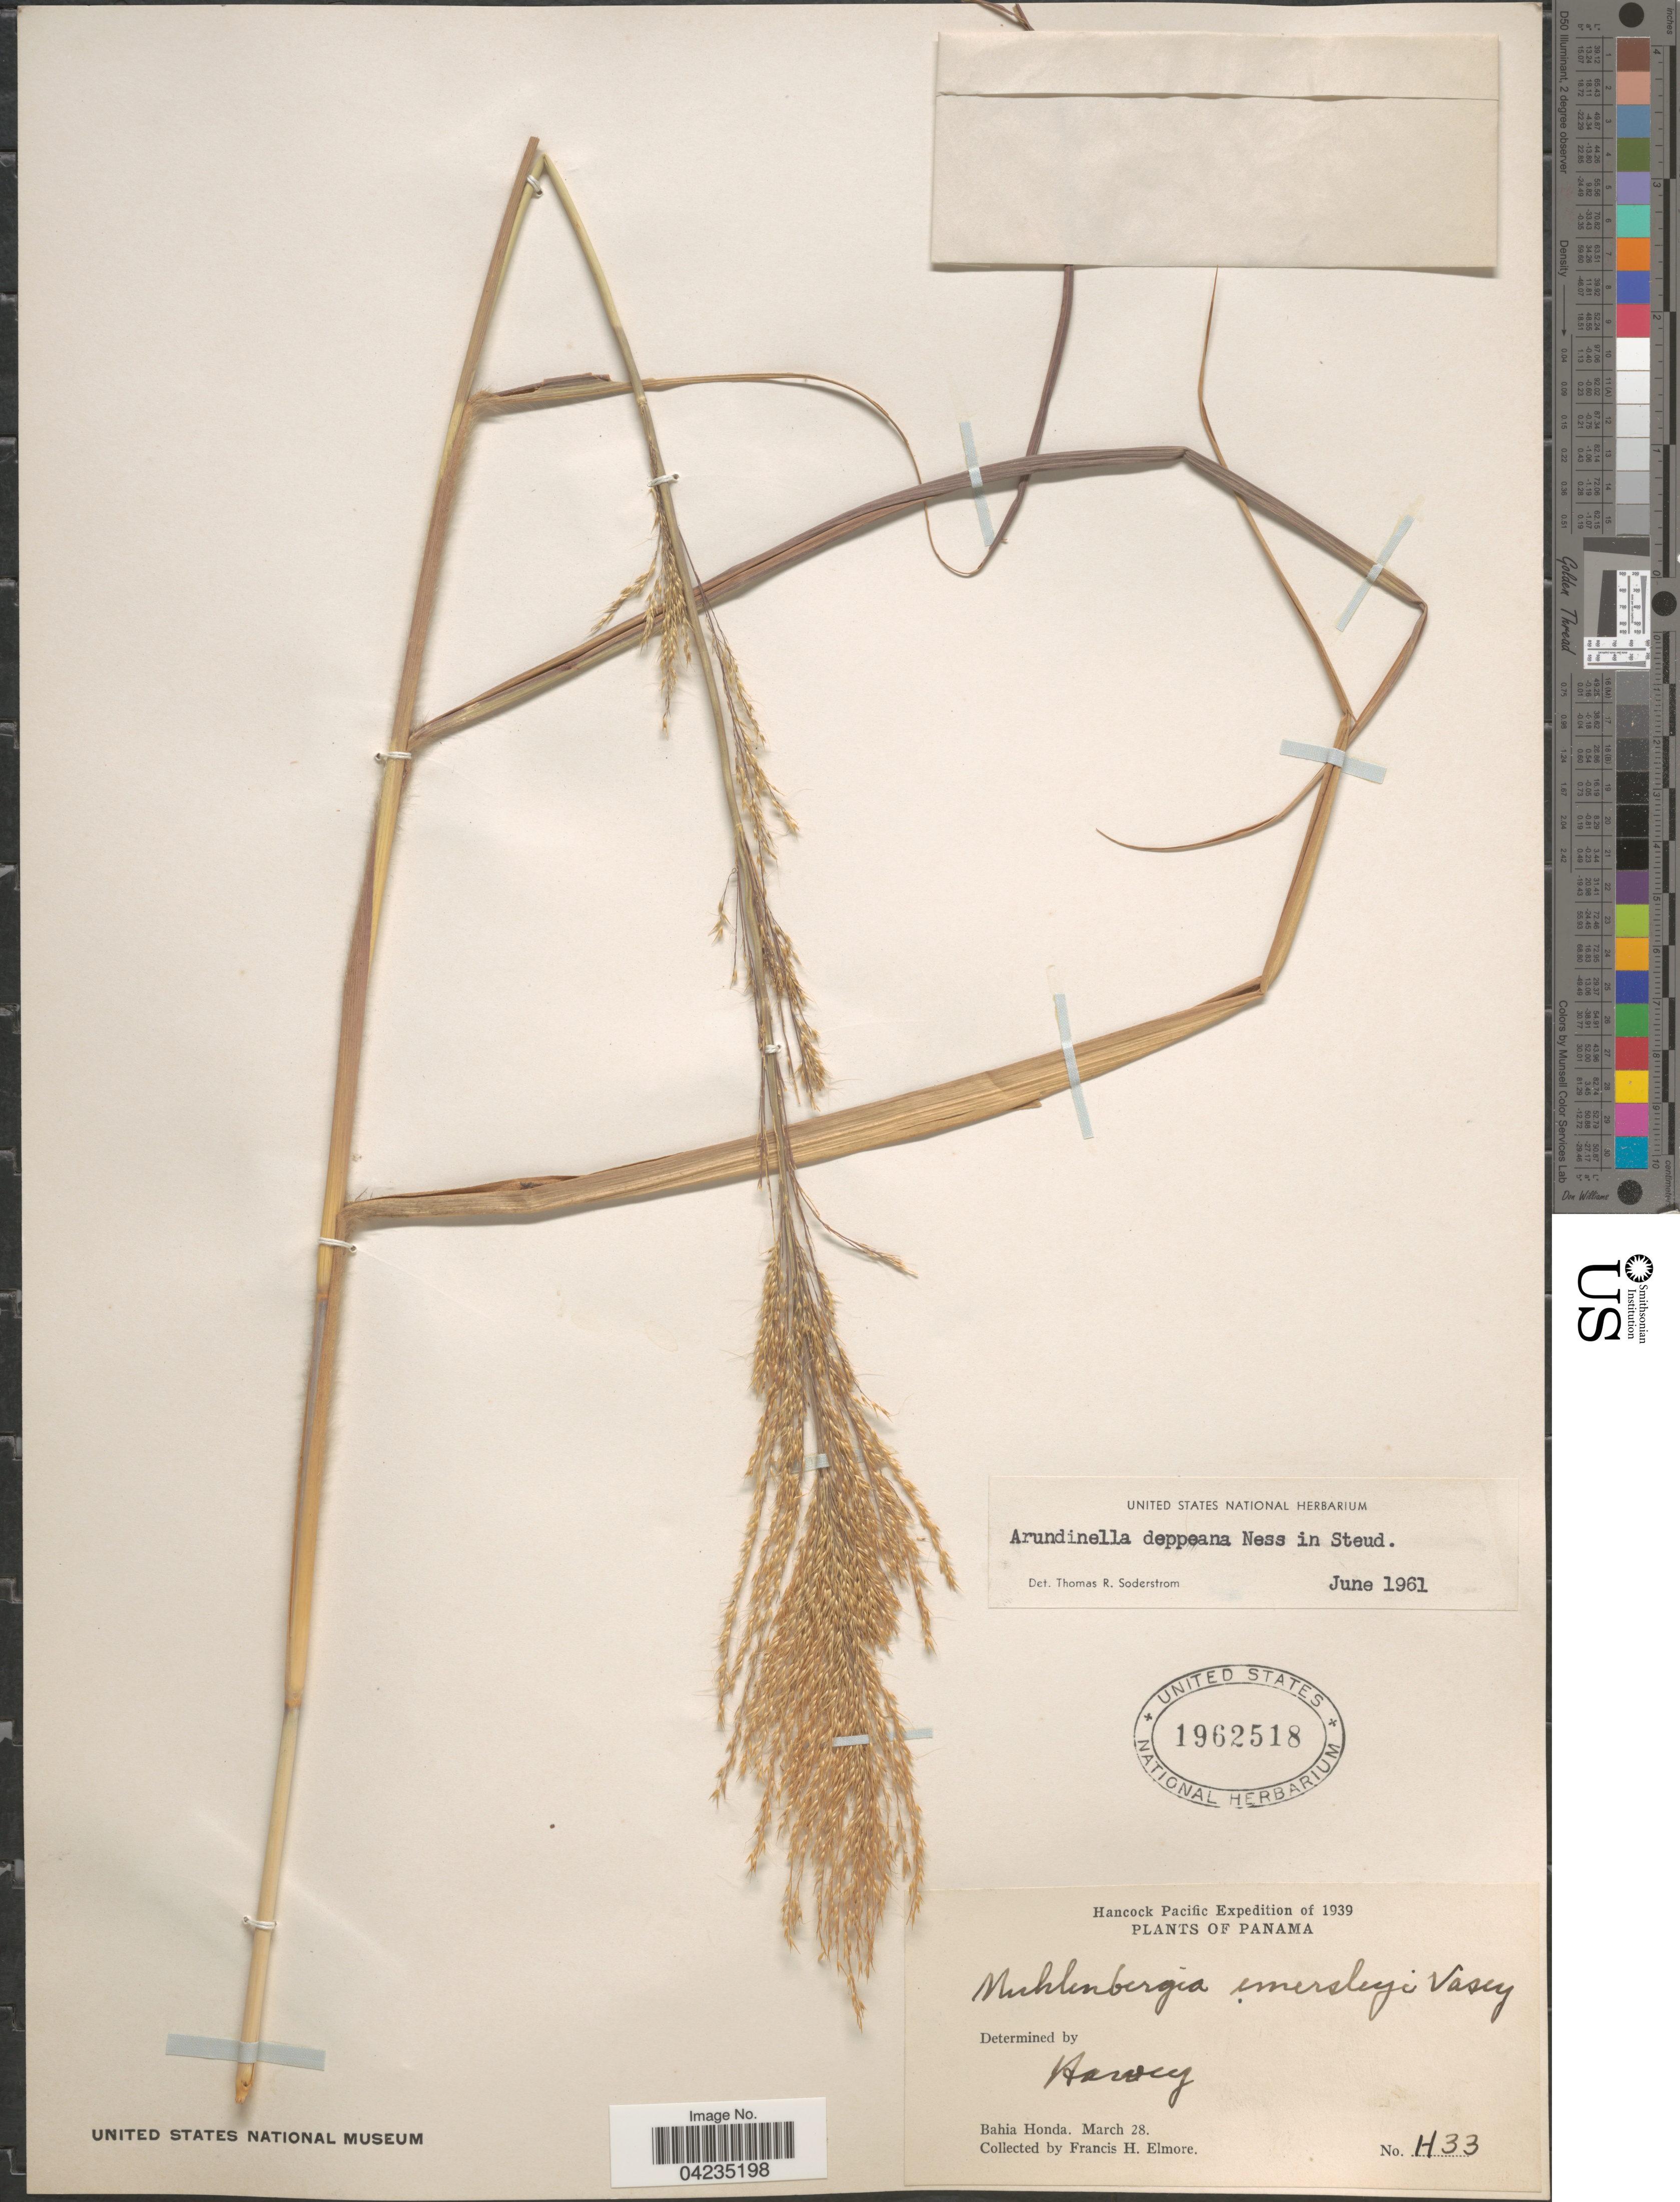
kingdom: Plantae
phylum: Tracheophyta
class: Liliopsida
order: Poales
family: Poaceae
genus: Arundinella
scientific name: Arundinella deppeana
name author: Nees ex Steud.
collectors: F. H. Elmore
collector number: H33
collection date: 1939-03-28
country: Panama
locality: Hancock Pacific Expedition of 1939. Bahia Honda.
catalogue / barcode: US 1962518